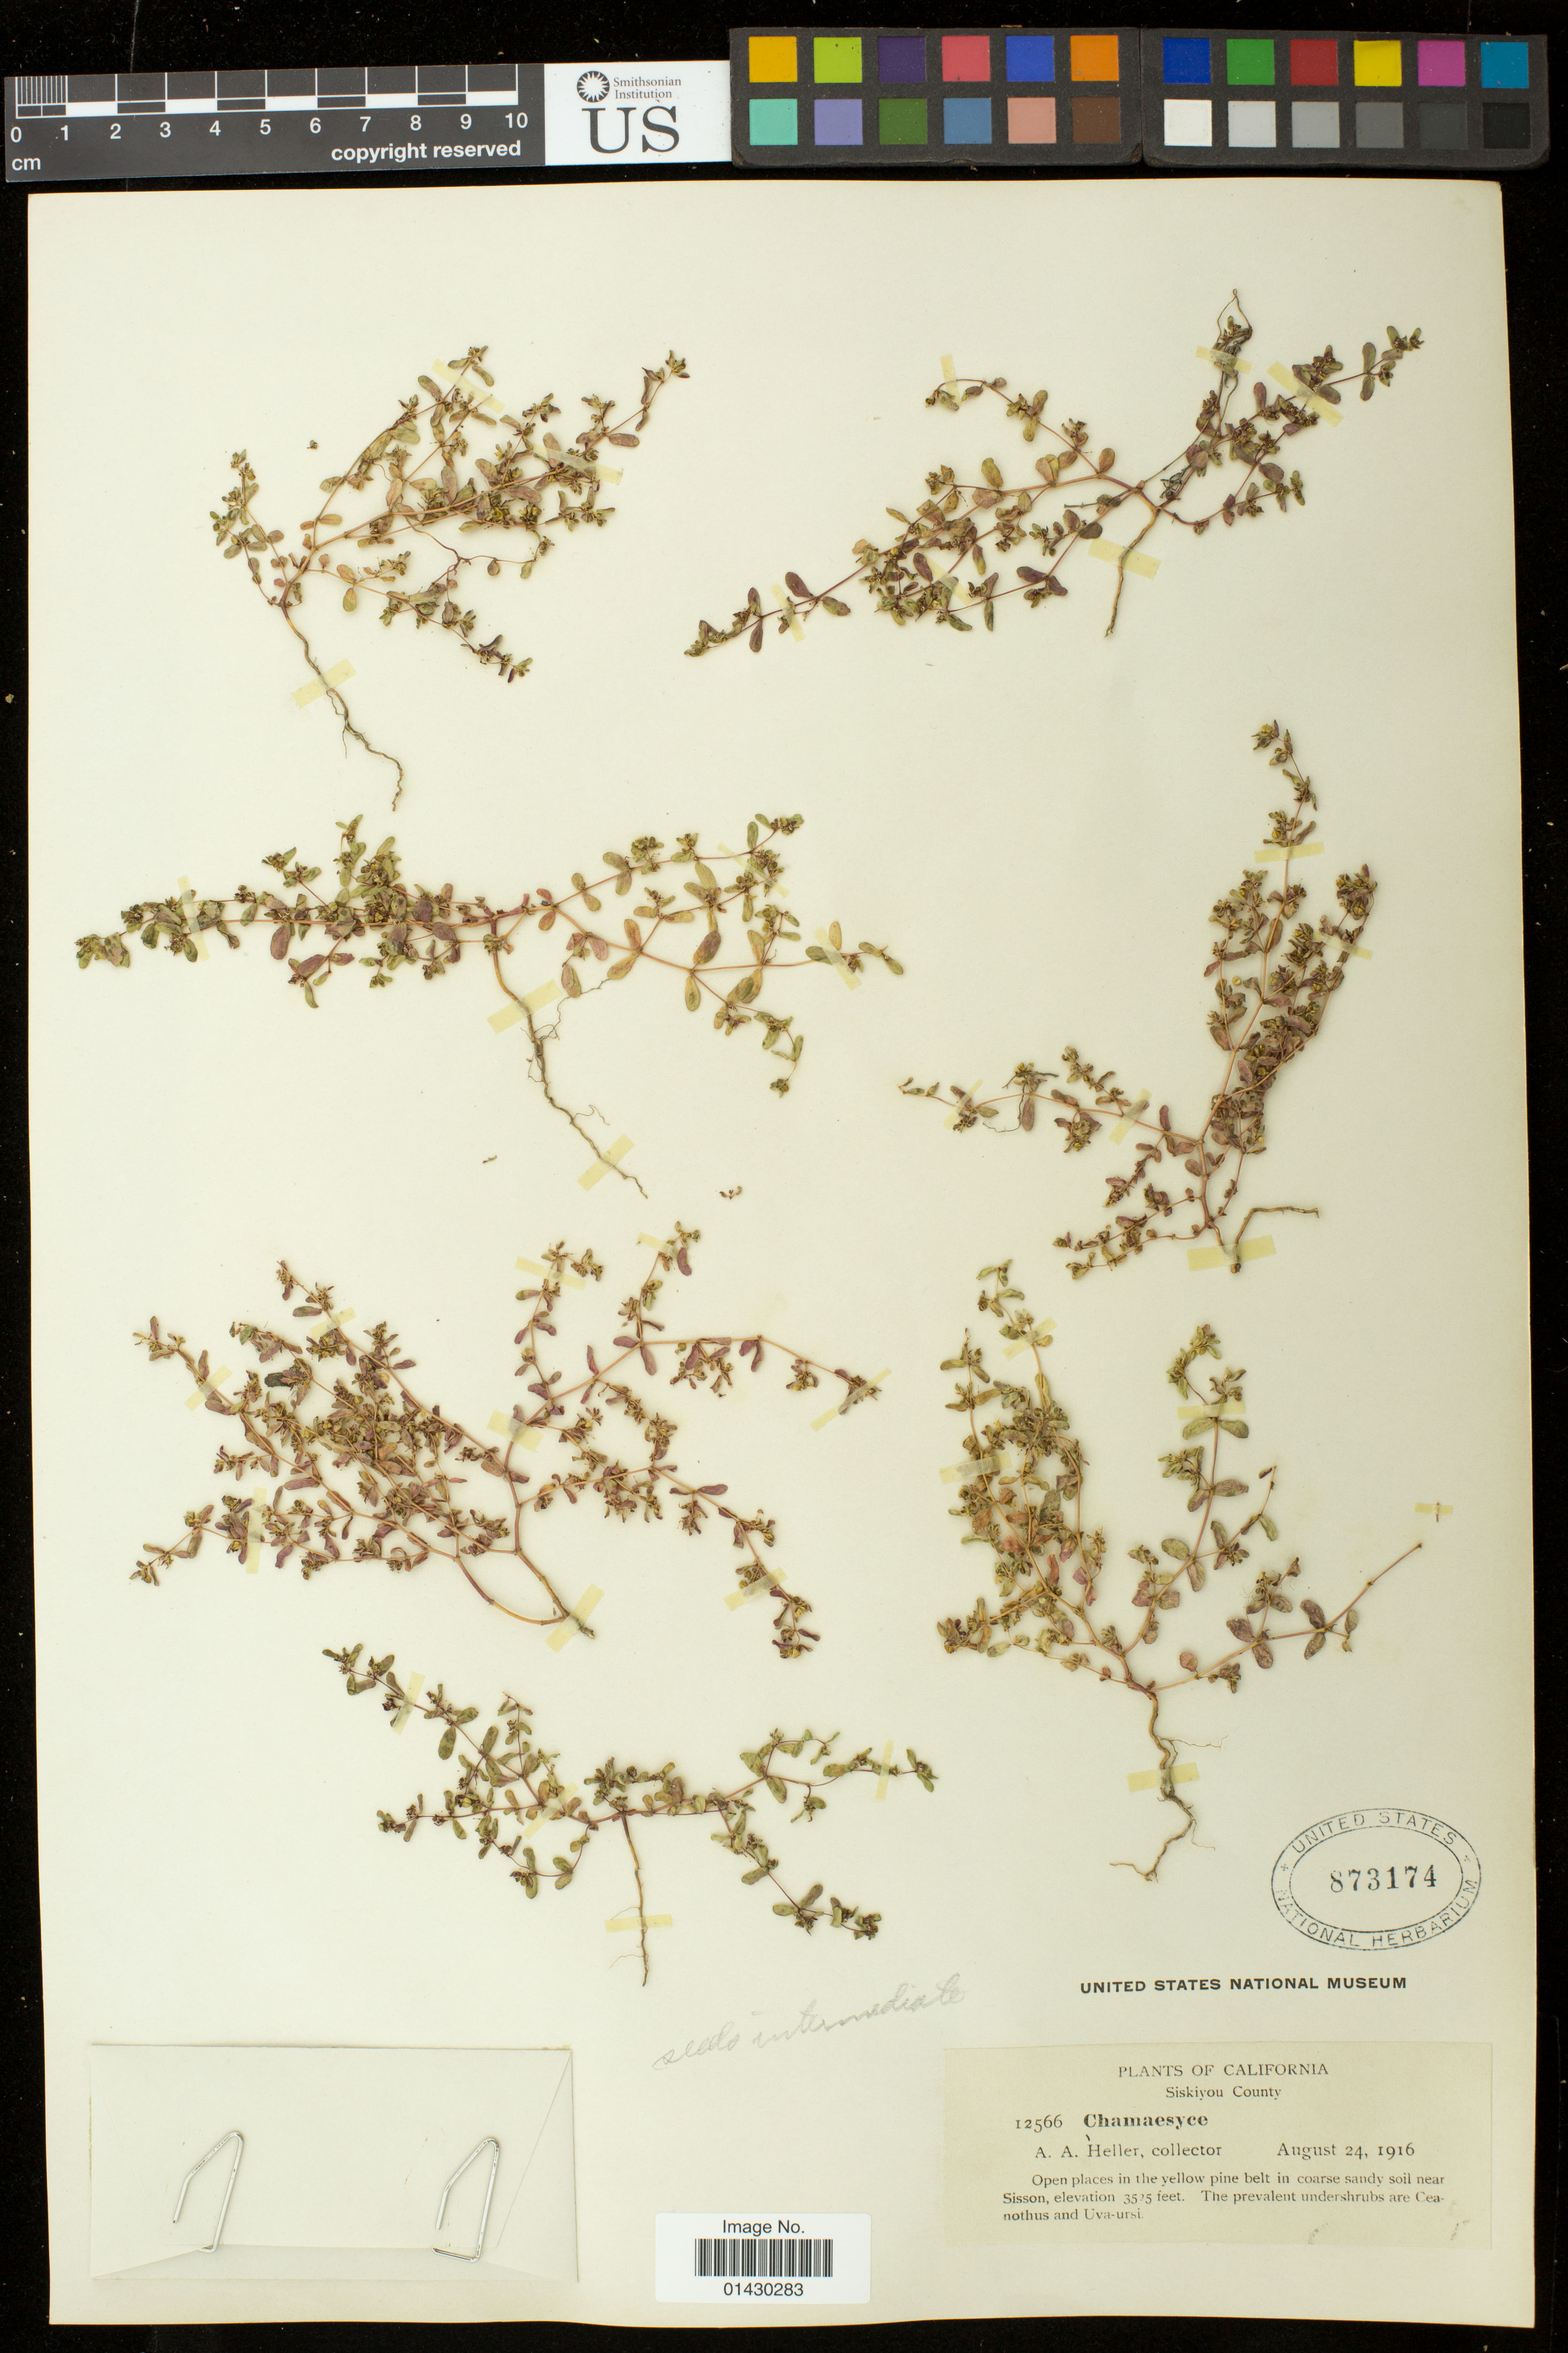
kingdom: Plantae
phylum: Tracheophyta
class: Magnoliopsida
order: Malpighiales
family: Euphorbiaceae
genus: Euphorbia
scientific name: Euphorbia serpillifolia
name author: Pers.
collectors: A. A. Heller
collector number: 12566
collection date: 1916-08-24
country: United States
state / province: California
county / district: Siskiyou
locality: Near Sisson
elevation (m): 1074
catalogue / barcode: US 873174